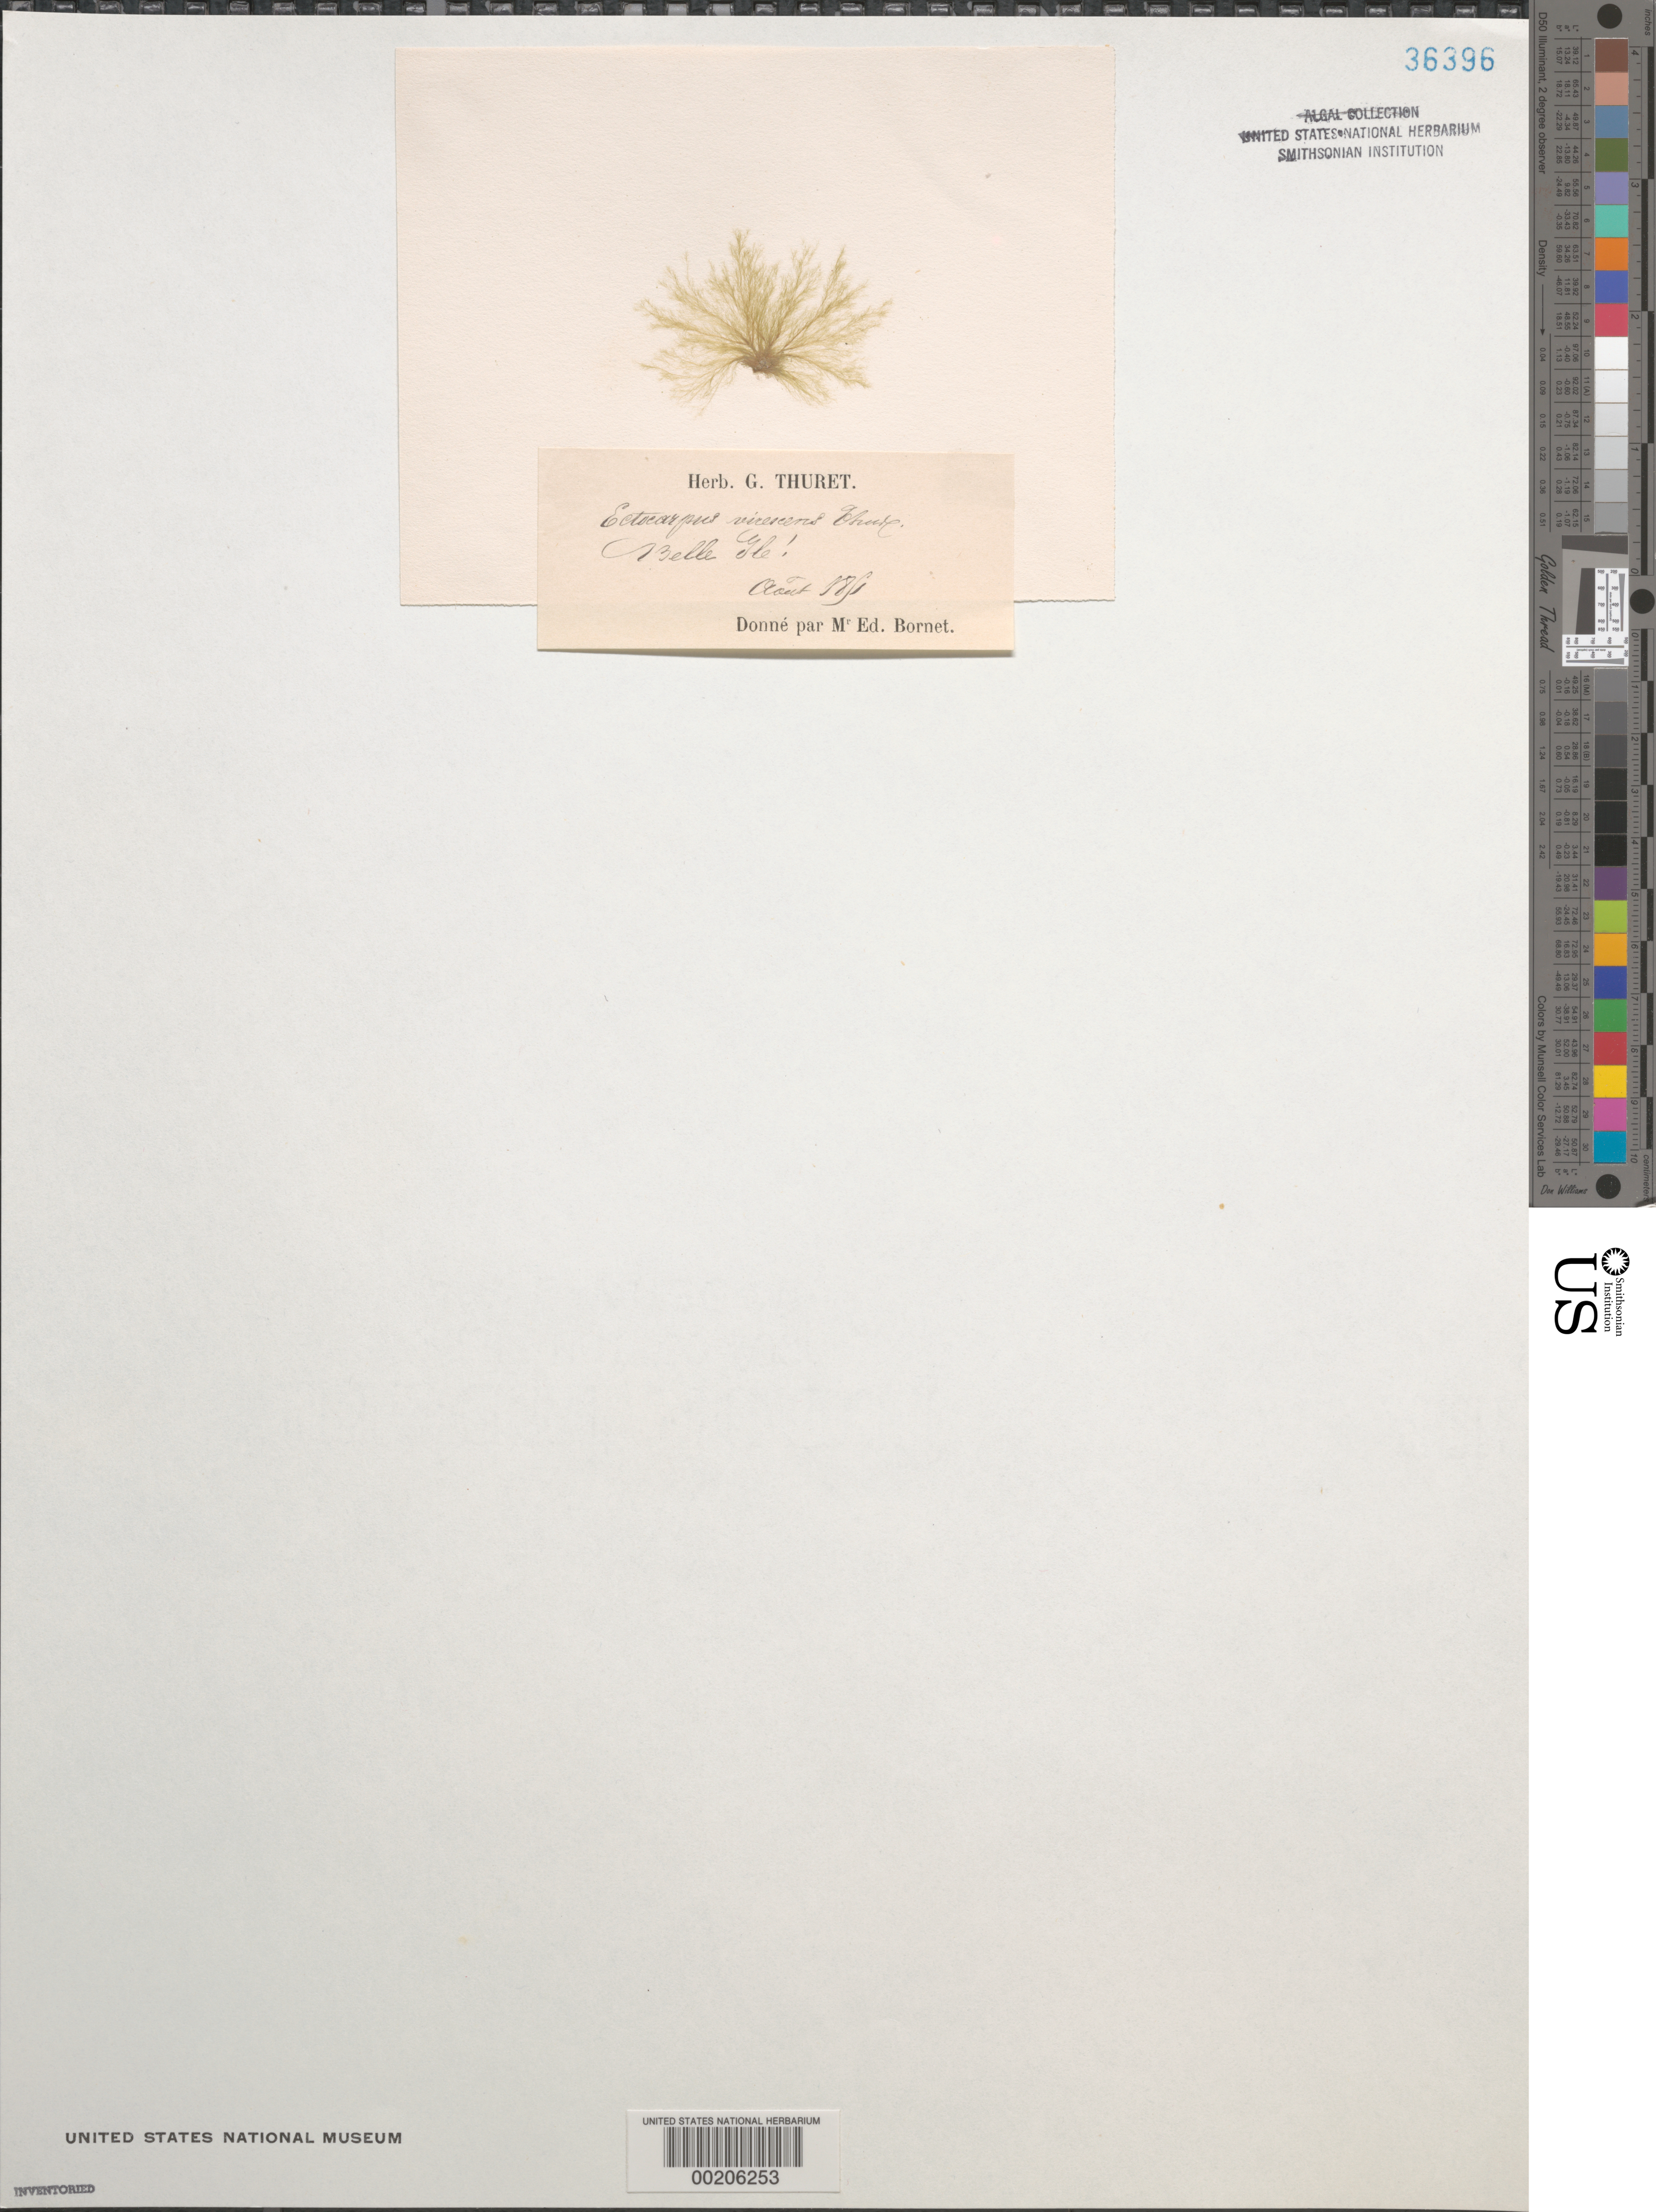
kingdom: Chromista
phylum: Ochrophyta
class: Phaeophyceae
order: Ectocarpales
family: Acinetosporaceae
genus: Feldmannia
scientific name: Feldmannia mitchelliae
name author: (Harv.) H.-S. Kim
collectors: Thuret, G. (herbarium)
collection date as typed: Aug 1851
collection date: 1851-08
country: France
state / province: Bretagne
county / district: Morbihan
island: Belle-Ile-en-Mer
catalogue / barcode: US 36396